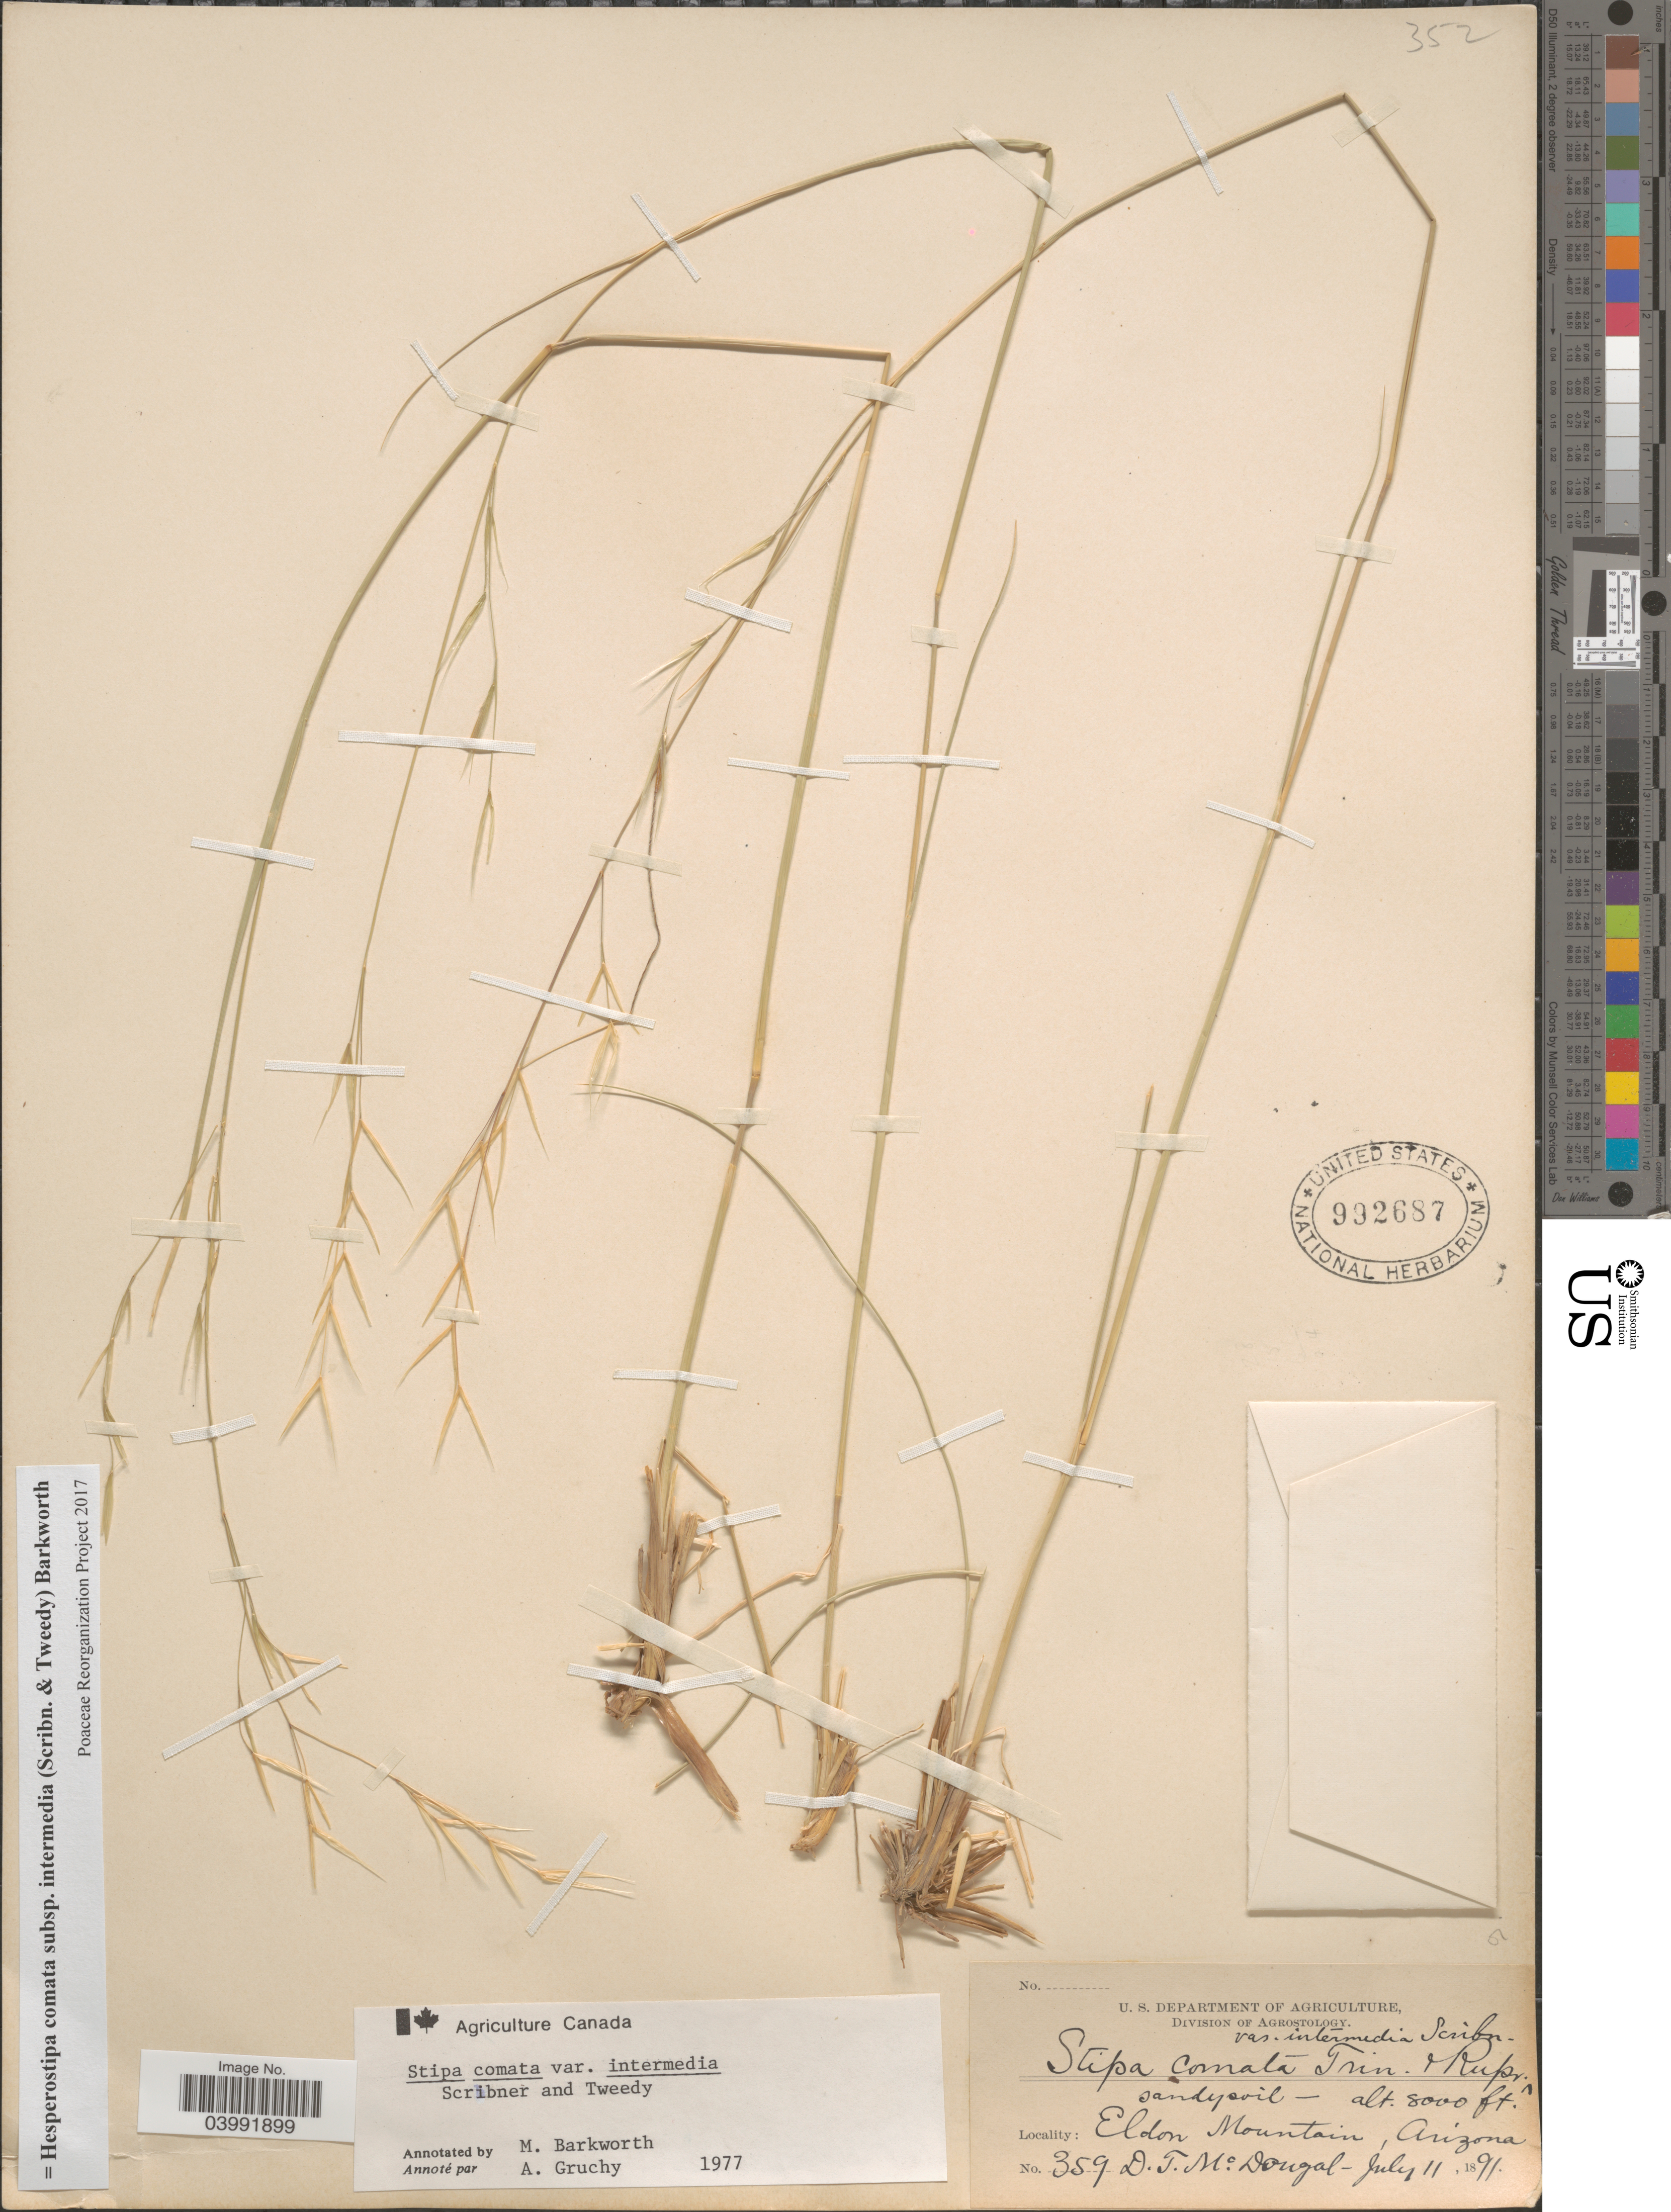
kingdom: Plantae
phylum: Tracheophyta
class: Liliopsida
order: Poales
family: Poaceae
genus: Hesperostipa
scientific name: Hesperostipa comata subsp. intermedia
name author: (Scribn. & Tweedy) Barkworth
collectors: D. McDougal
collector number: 359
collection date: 1891-07-11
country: United States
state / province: Arizona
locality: Sandy soil. Eldon Mountain.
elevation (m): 2438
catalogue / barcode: US 992687